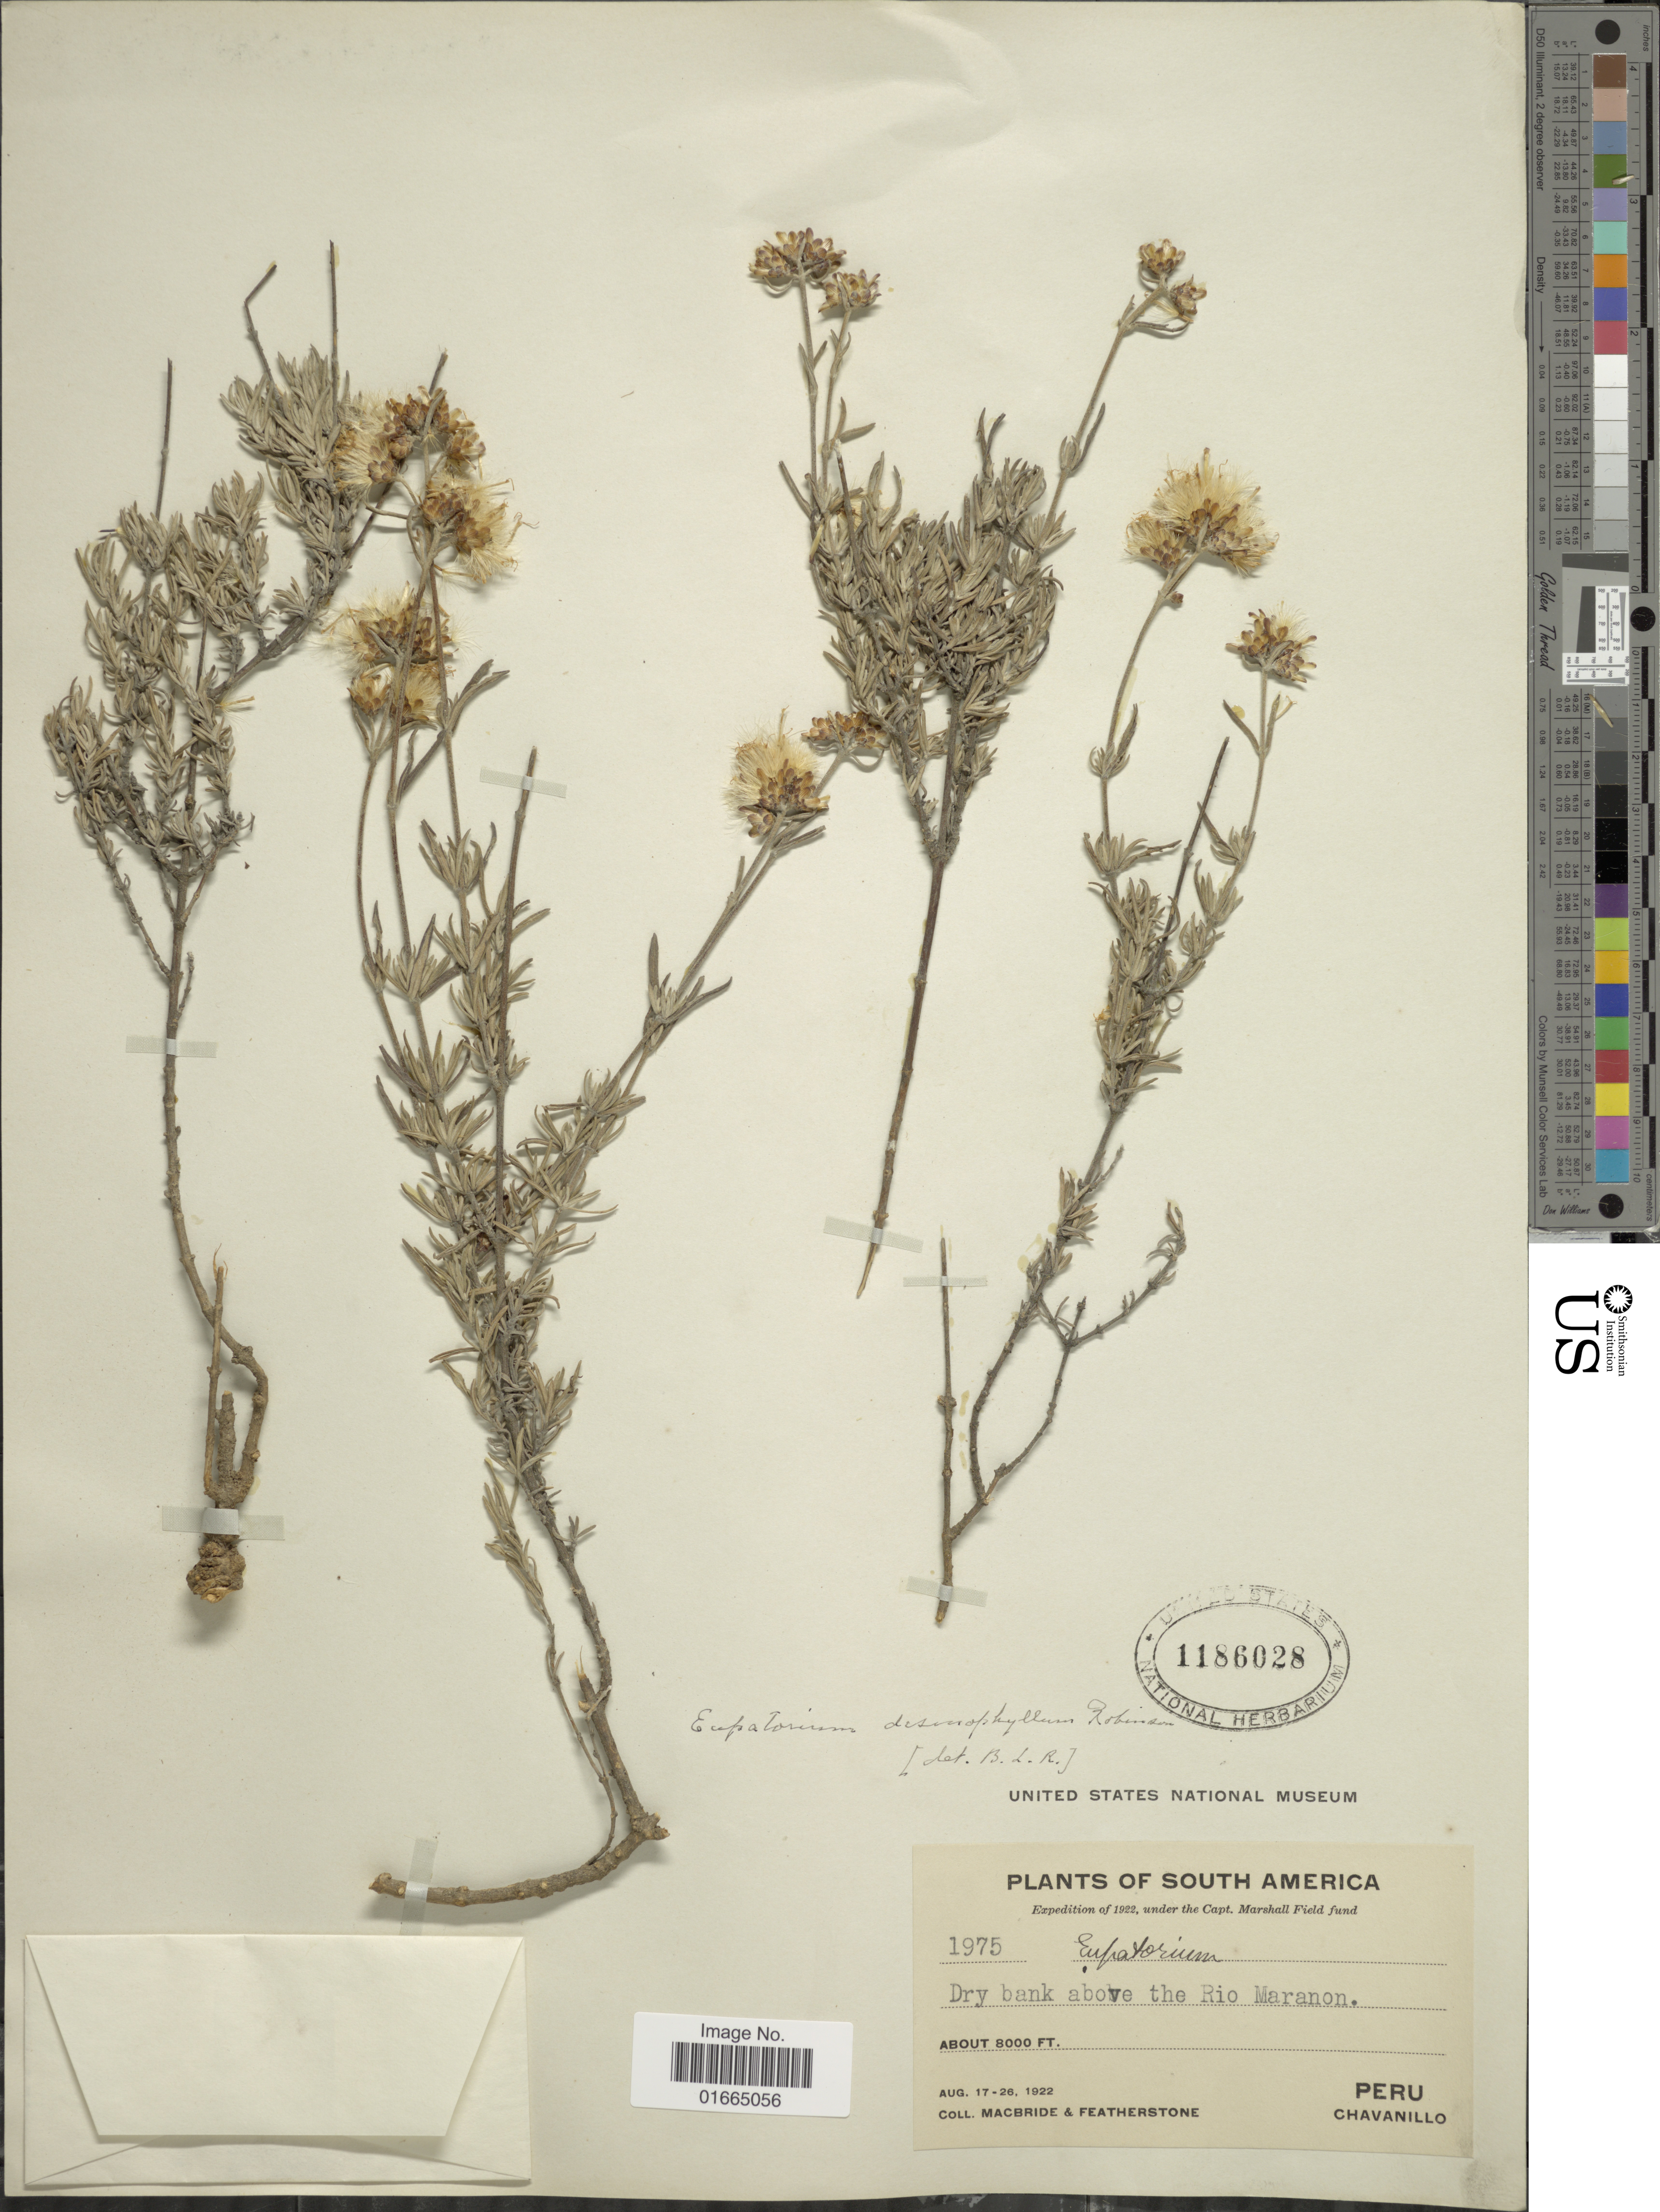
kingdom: Plantae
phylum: Tracheophyta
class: Magnoliopsida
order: Asterales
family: Asteraceae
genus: Cronquistianthus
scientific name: Cronquistianthus desmophyllus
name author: (B.L. Rob.) R.M. King & H. Rob.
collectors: Macbride, -- & -. Featherstone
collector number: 1975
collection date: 1922-08-17/1922-08-26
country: Peru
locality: Dry banks above the Rio Maranon. Chavanillo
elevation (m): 2438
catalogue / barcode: US 1186028